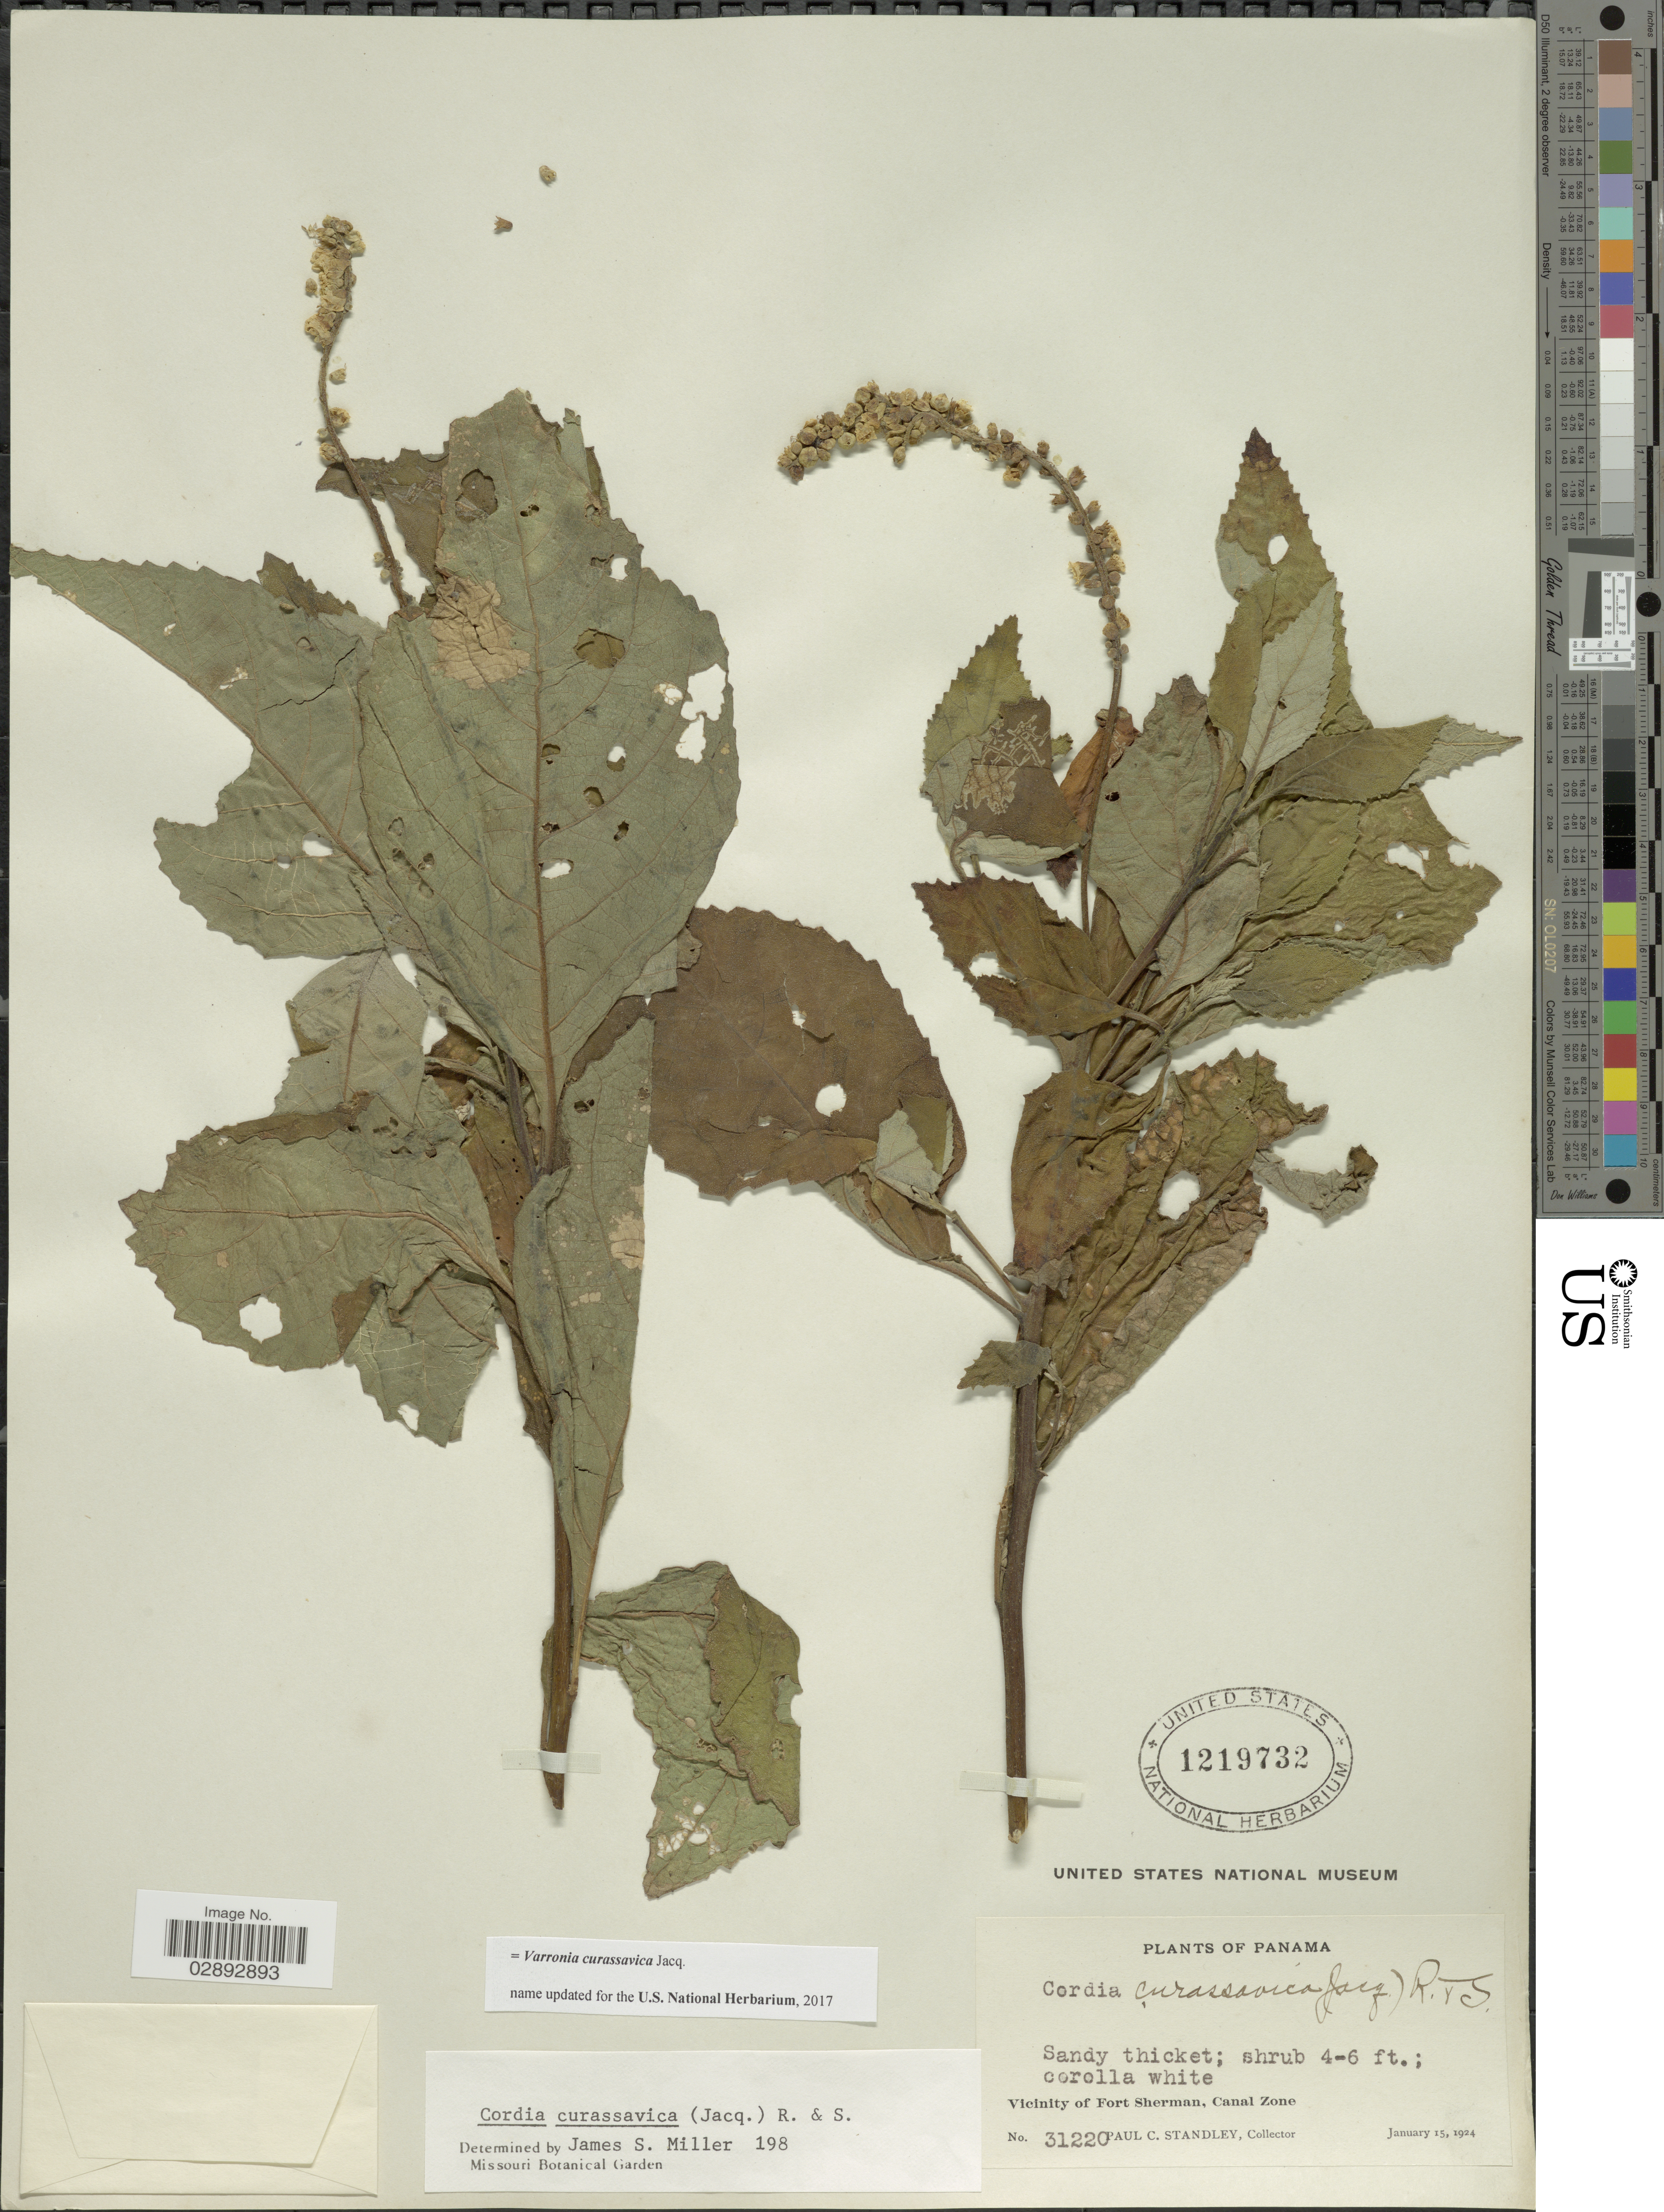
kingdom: Plantae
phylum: Tracheophyta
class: Magnoliopsida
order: Boraginales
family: Cordiaceae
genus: Varronia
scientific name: Varronia curassavica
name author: Jacq.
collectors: P. C. Standley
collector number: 31220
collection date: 1924-01-15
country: Panama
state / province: Colón / Panamá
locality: Vicinity of Fort Sherman, Canal Zone.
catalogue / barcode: US 1219732